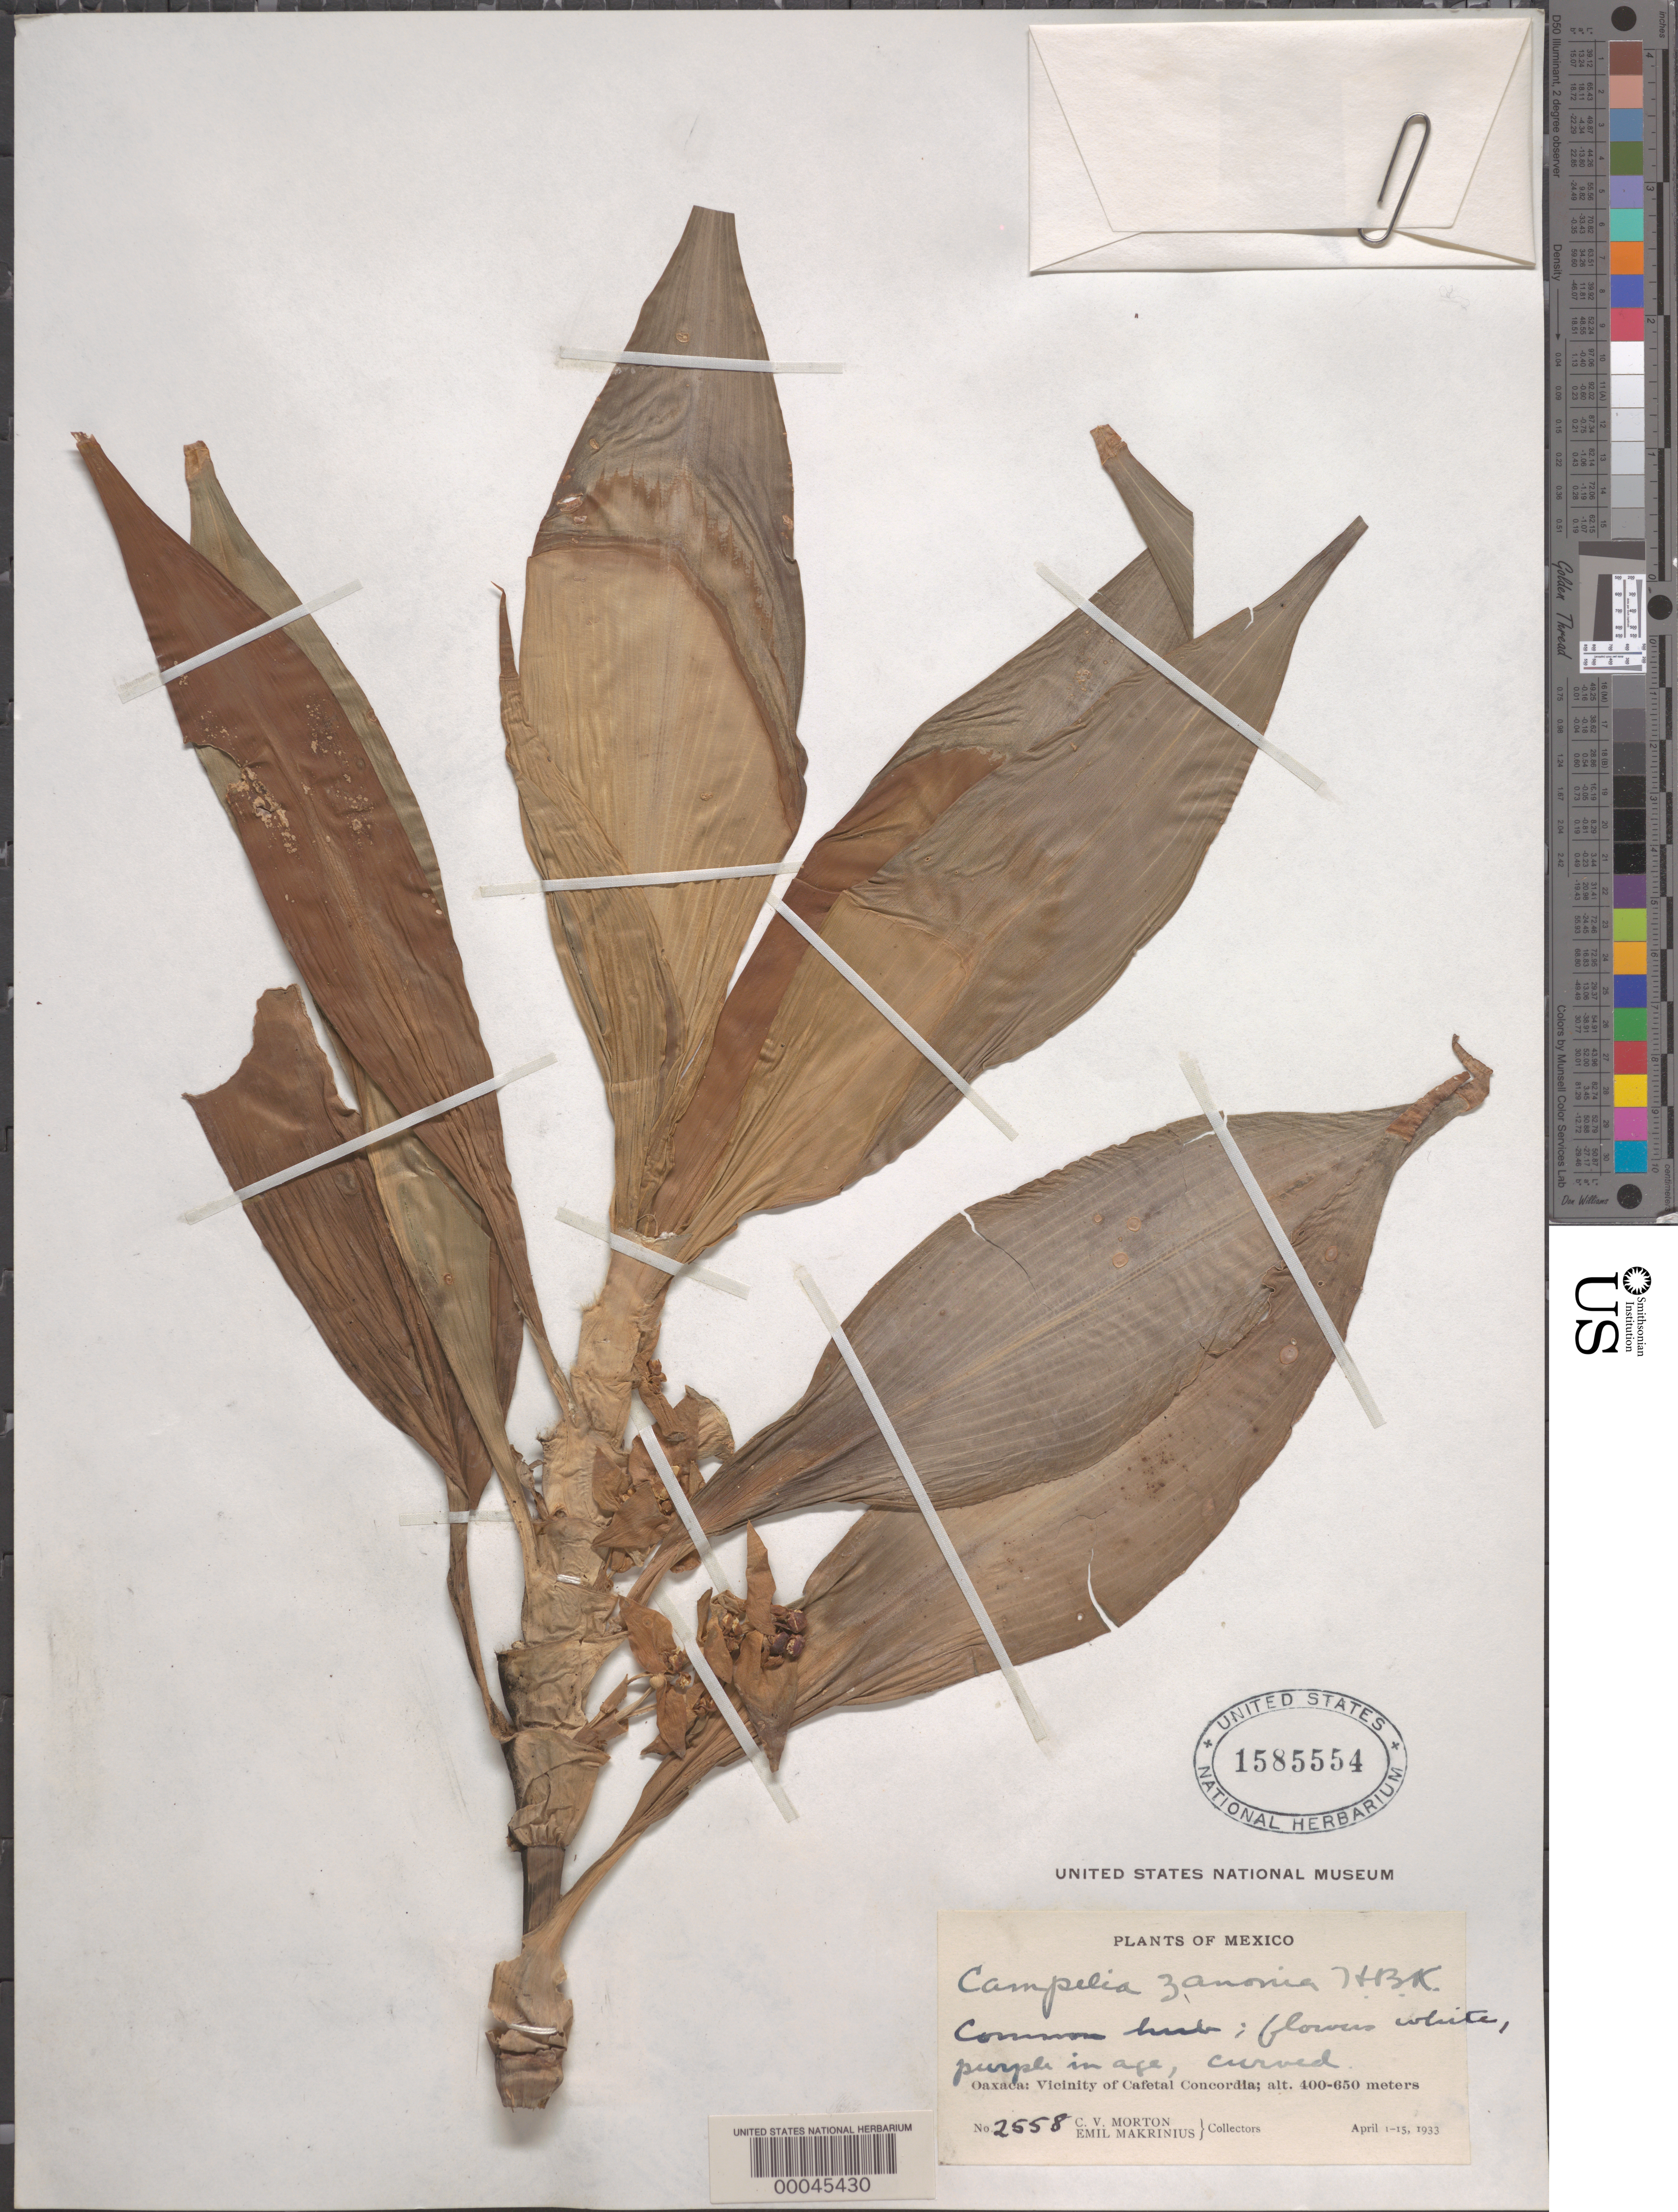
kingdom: Plantae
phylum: Tracheophyta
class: Liliopsida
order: Commelinales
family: Commelinaceae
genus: Tradescantia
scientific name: Tradescantia zanonia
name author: (L.) Sw.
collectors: C. V. Morton & E. Makrinius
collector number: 2558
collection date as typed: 01 Apr 1933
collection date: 1933-04-01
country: Mexico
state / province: Oaxaca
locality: Near cafetal concordia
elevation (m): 400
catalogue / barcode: US 1585554